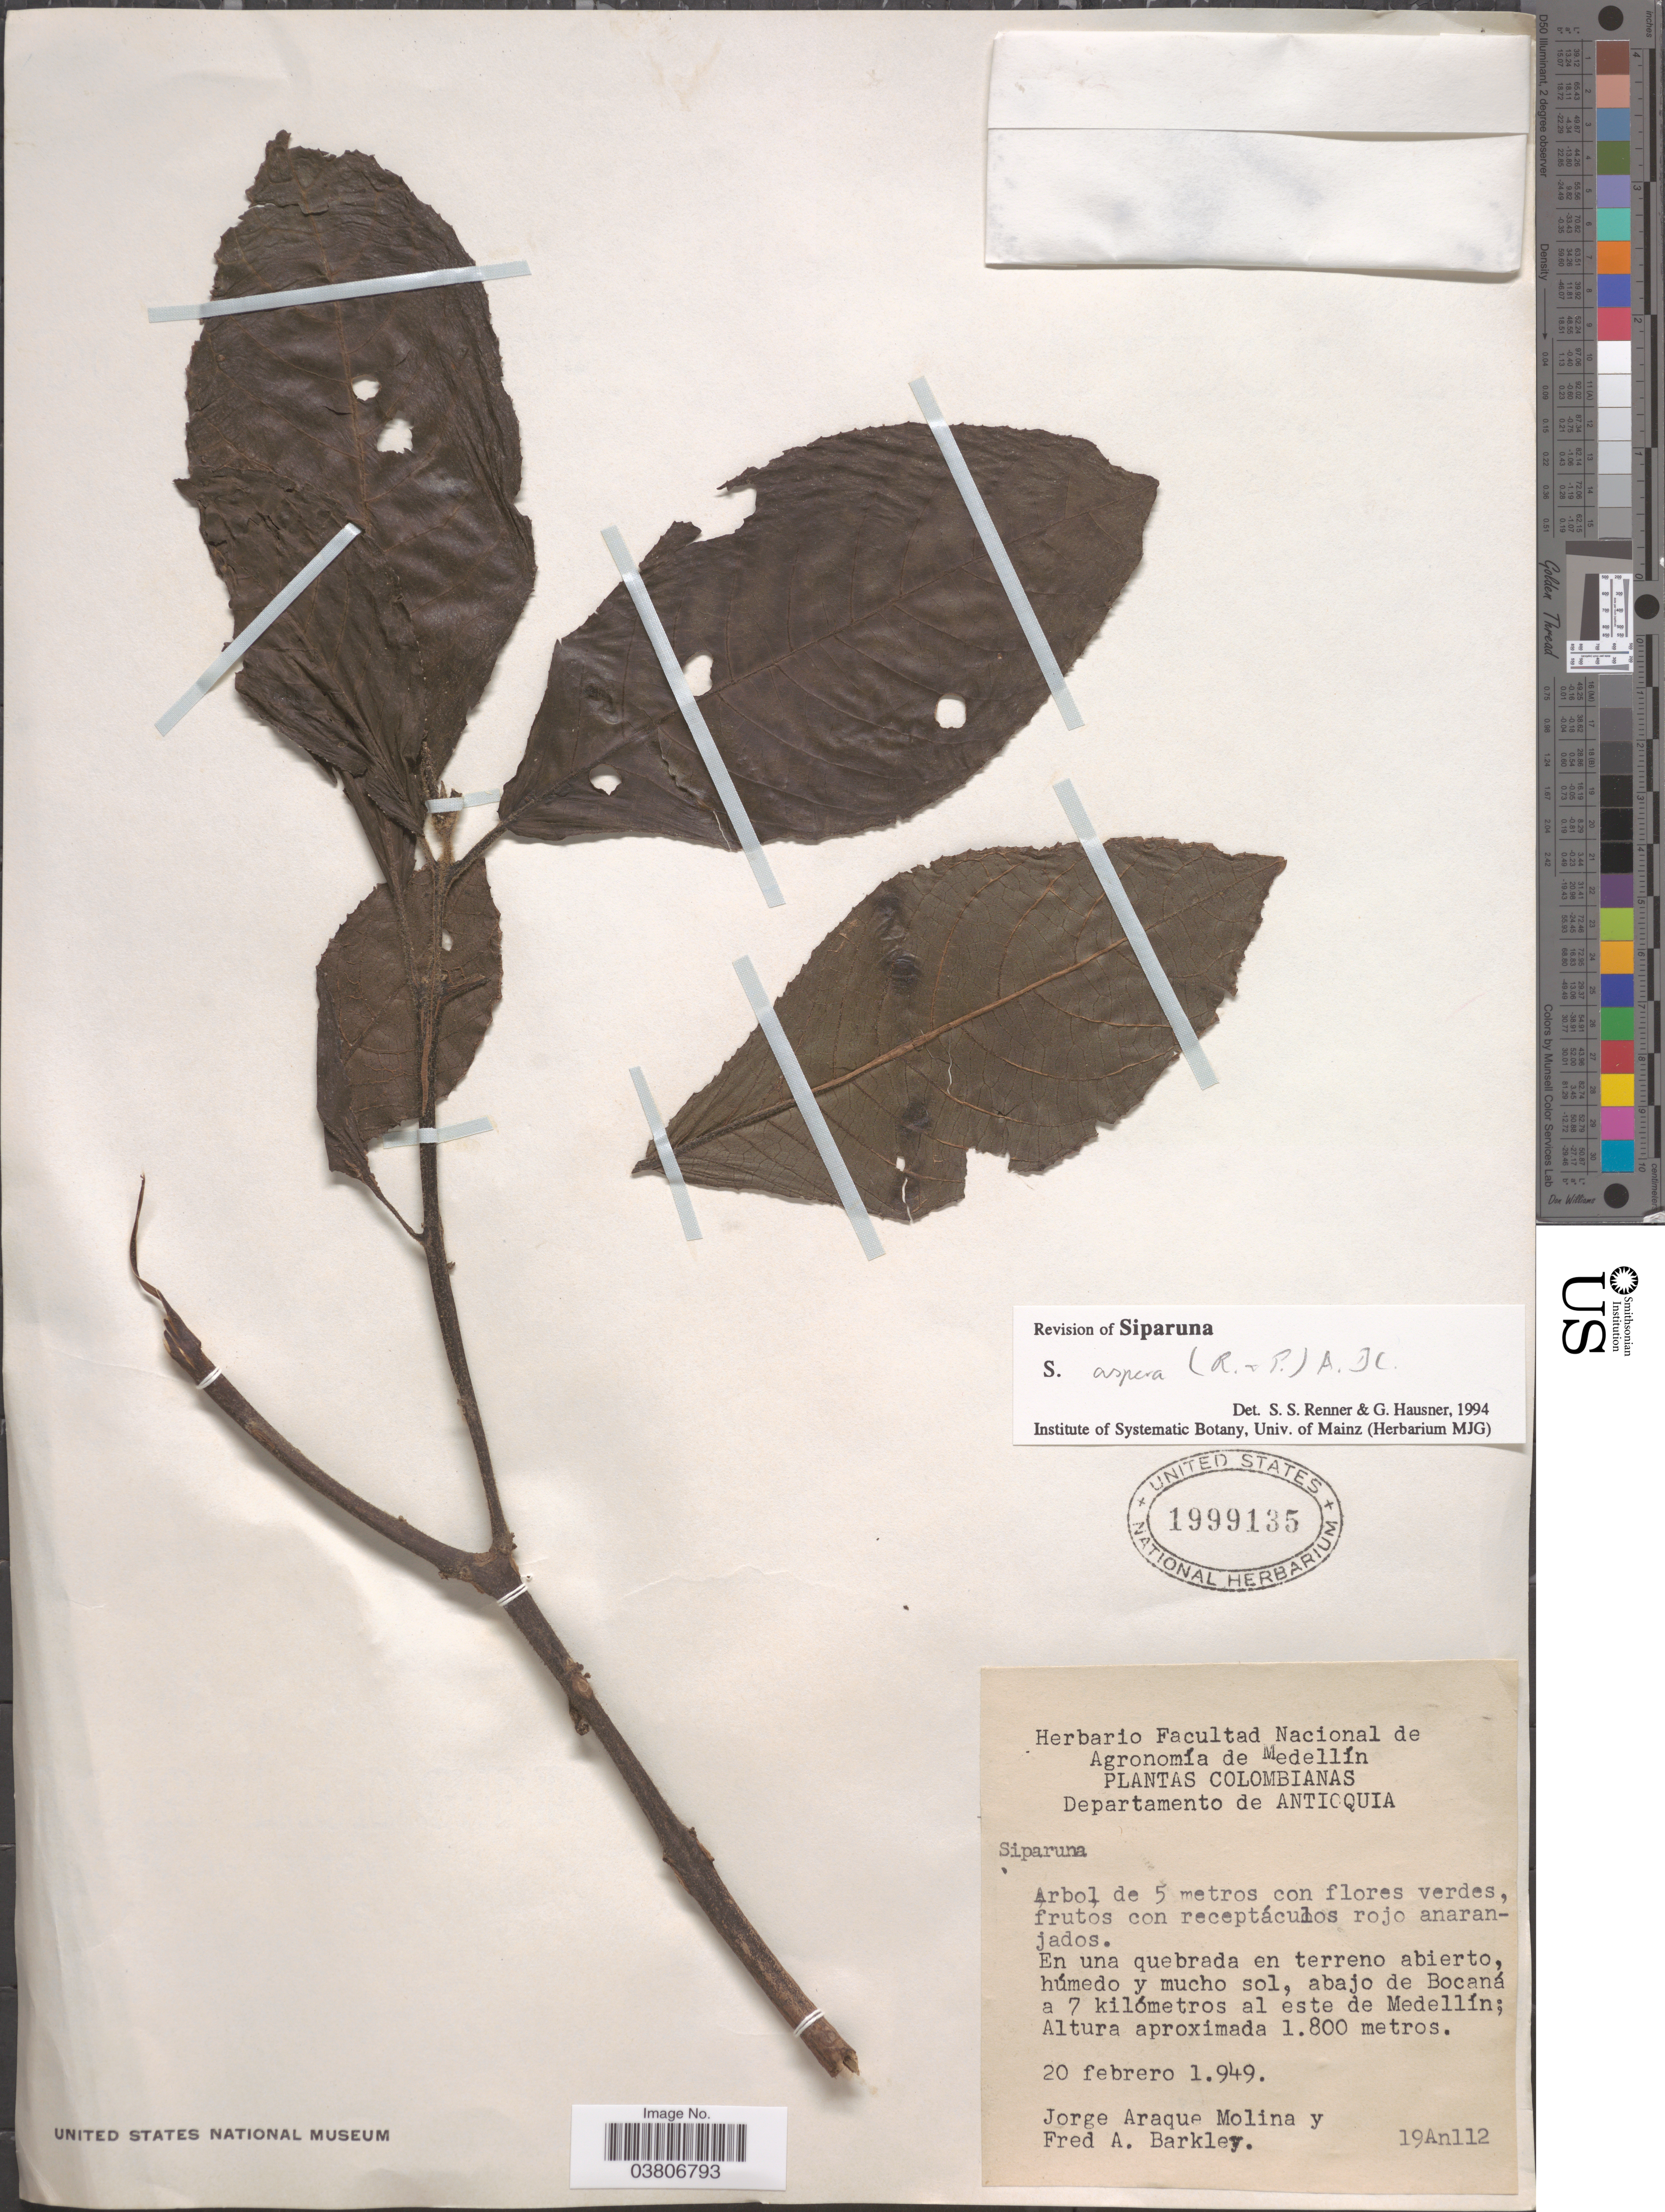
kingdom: Plantae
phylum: Tracheophyta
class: Magnoliopsida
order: Laurales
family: Siparunaceae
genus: Siparuna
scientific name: Siparuna aspera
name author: (Ruiz & Pav.) A. DC.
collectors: J. A. Molina & F. A. Barkley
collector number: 19An112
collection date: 1949-02-20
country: Colombia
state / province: Antioquia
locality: Departamento de Antioquia. Abajo de Bocaná a 7 kilómetros al este de Medellín.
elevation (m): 1800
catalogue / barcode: US 1999135